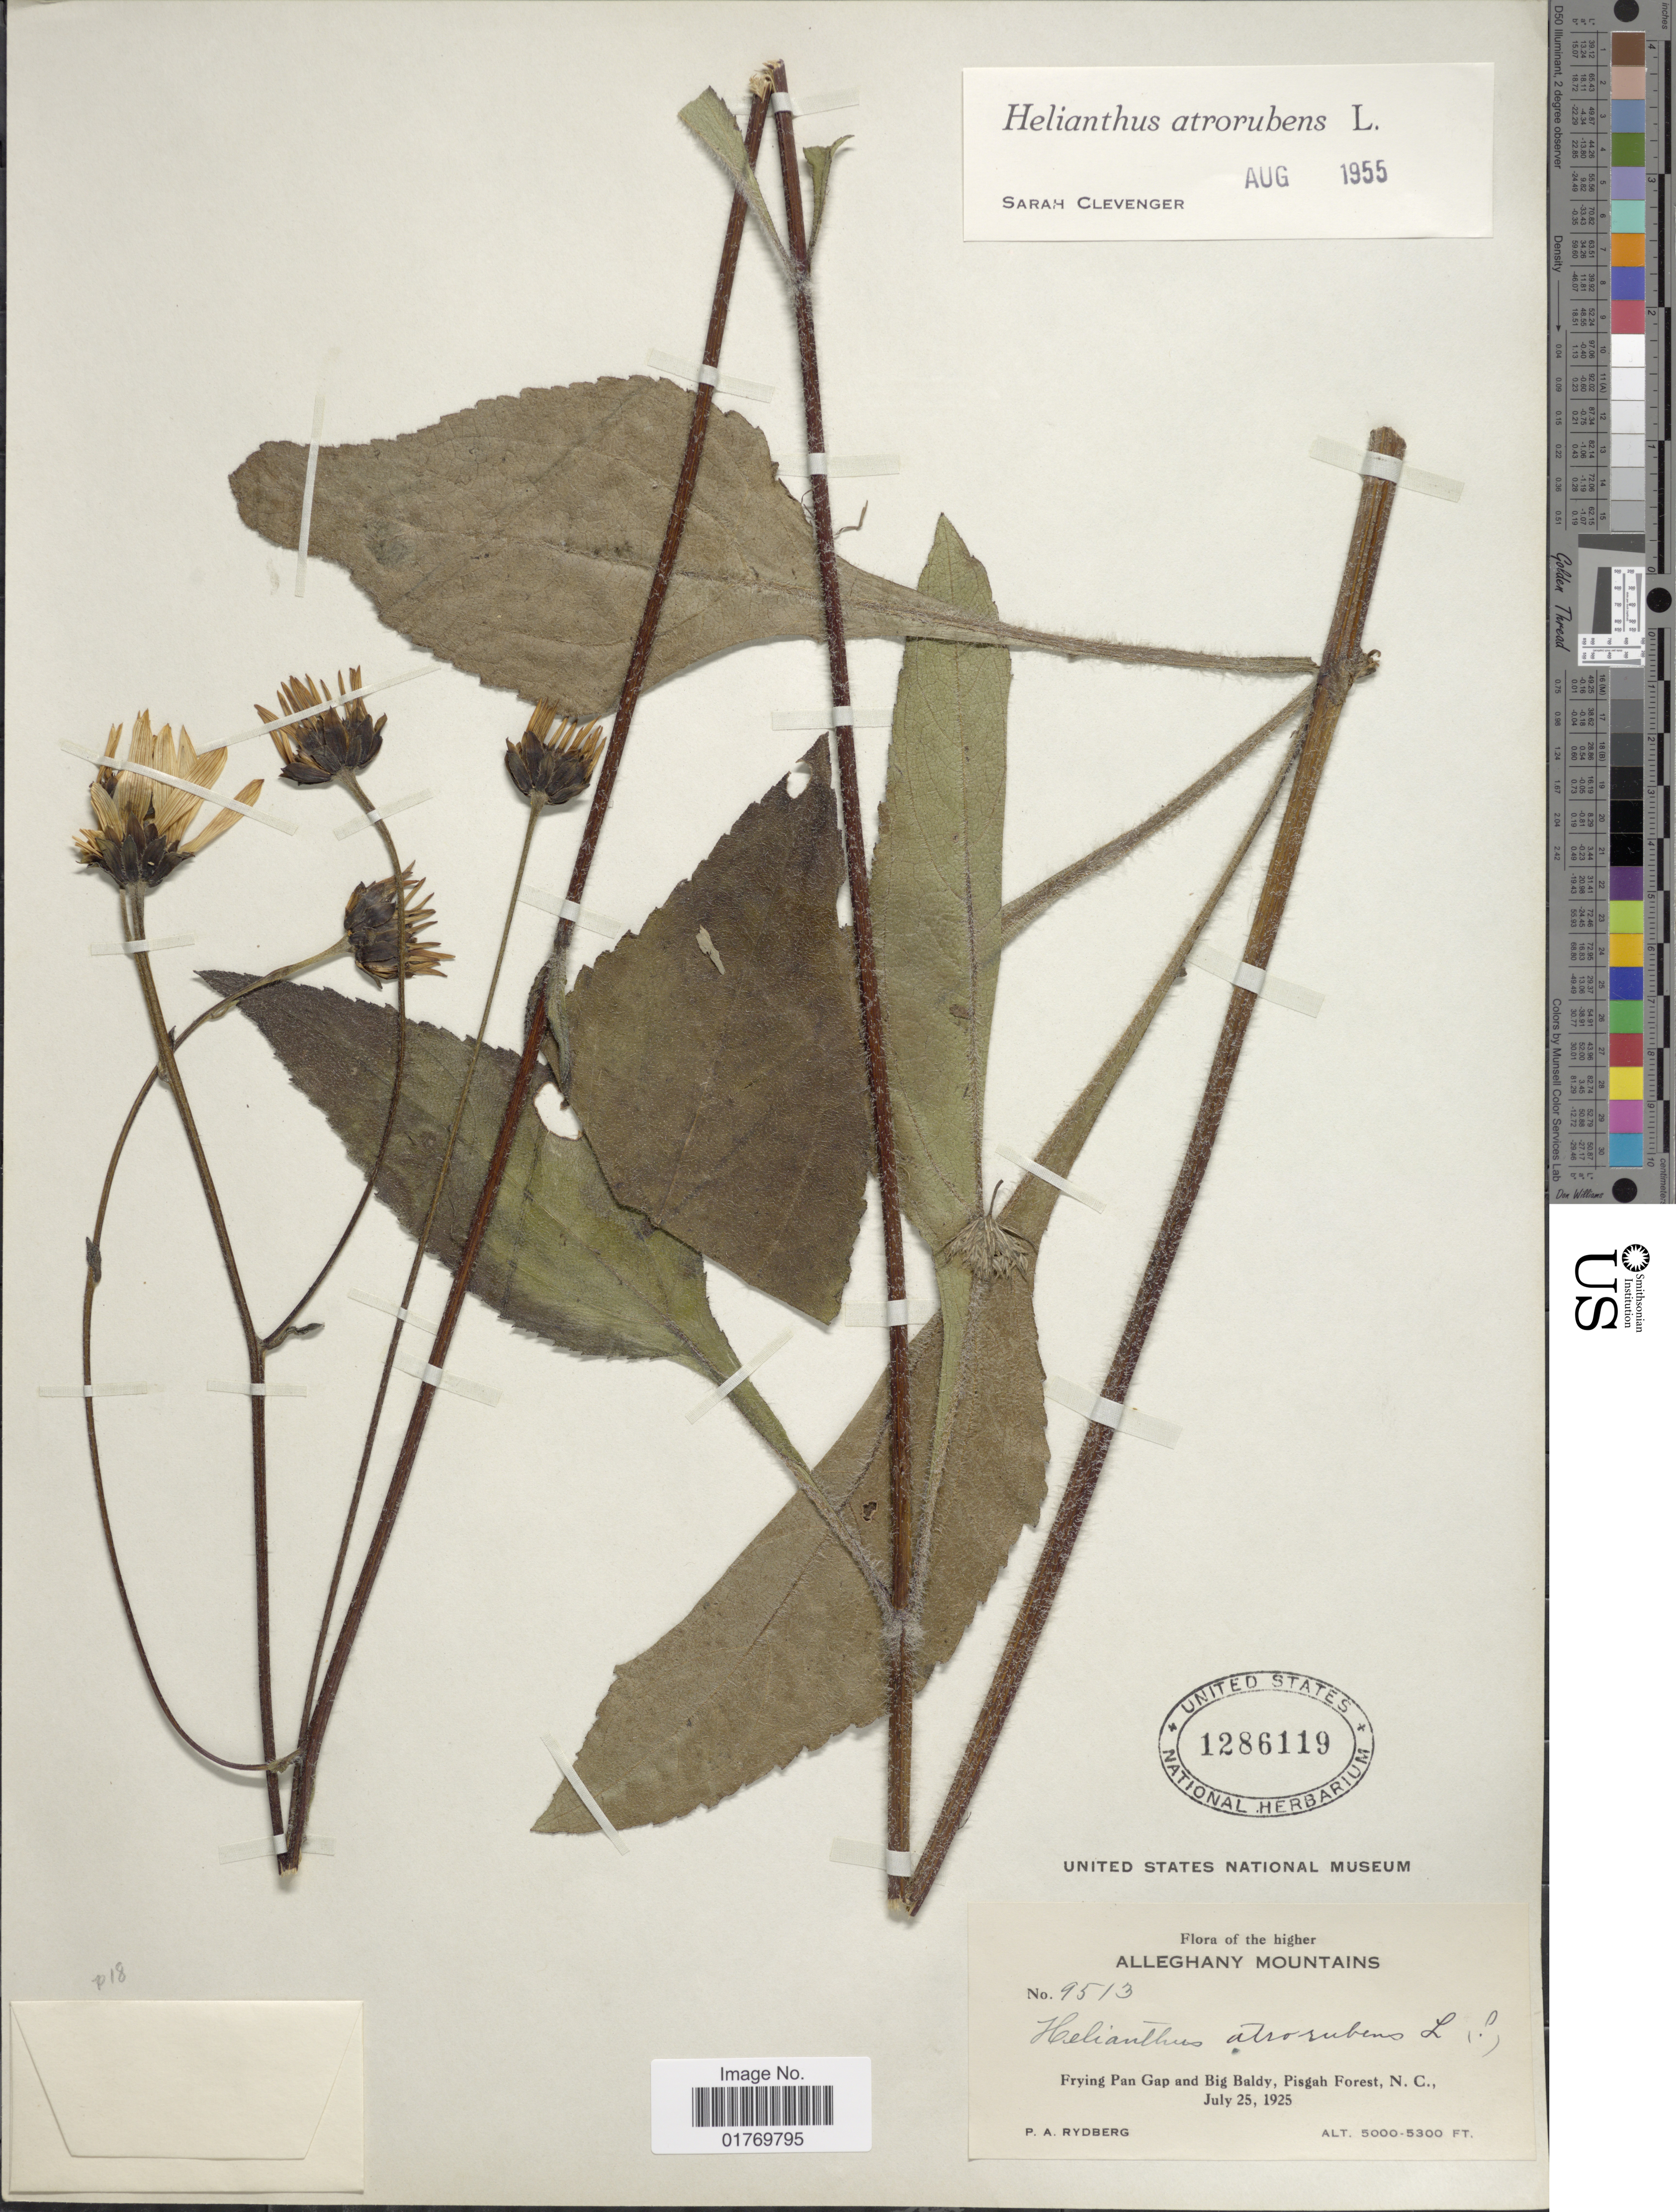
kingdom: Plantae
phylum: Tracheophyta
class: Magnoliopsida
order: Asterales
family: Asteraceae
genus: Helianthus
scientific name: Helianthus atrorubens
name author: L.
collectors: P. A. Rydberg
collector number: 9513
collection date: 1925-07-25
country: United States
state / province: North Carolina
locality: Alleghany Mountains, Frying Pan Cap and Big Baldy, Pisgah Forest, N. C.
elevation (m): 1524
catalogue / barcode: US 1286119